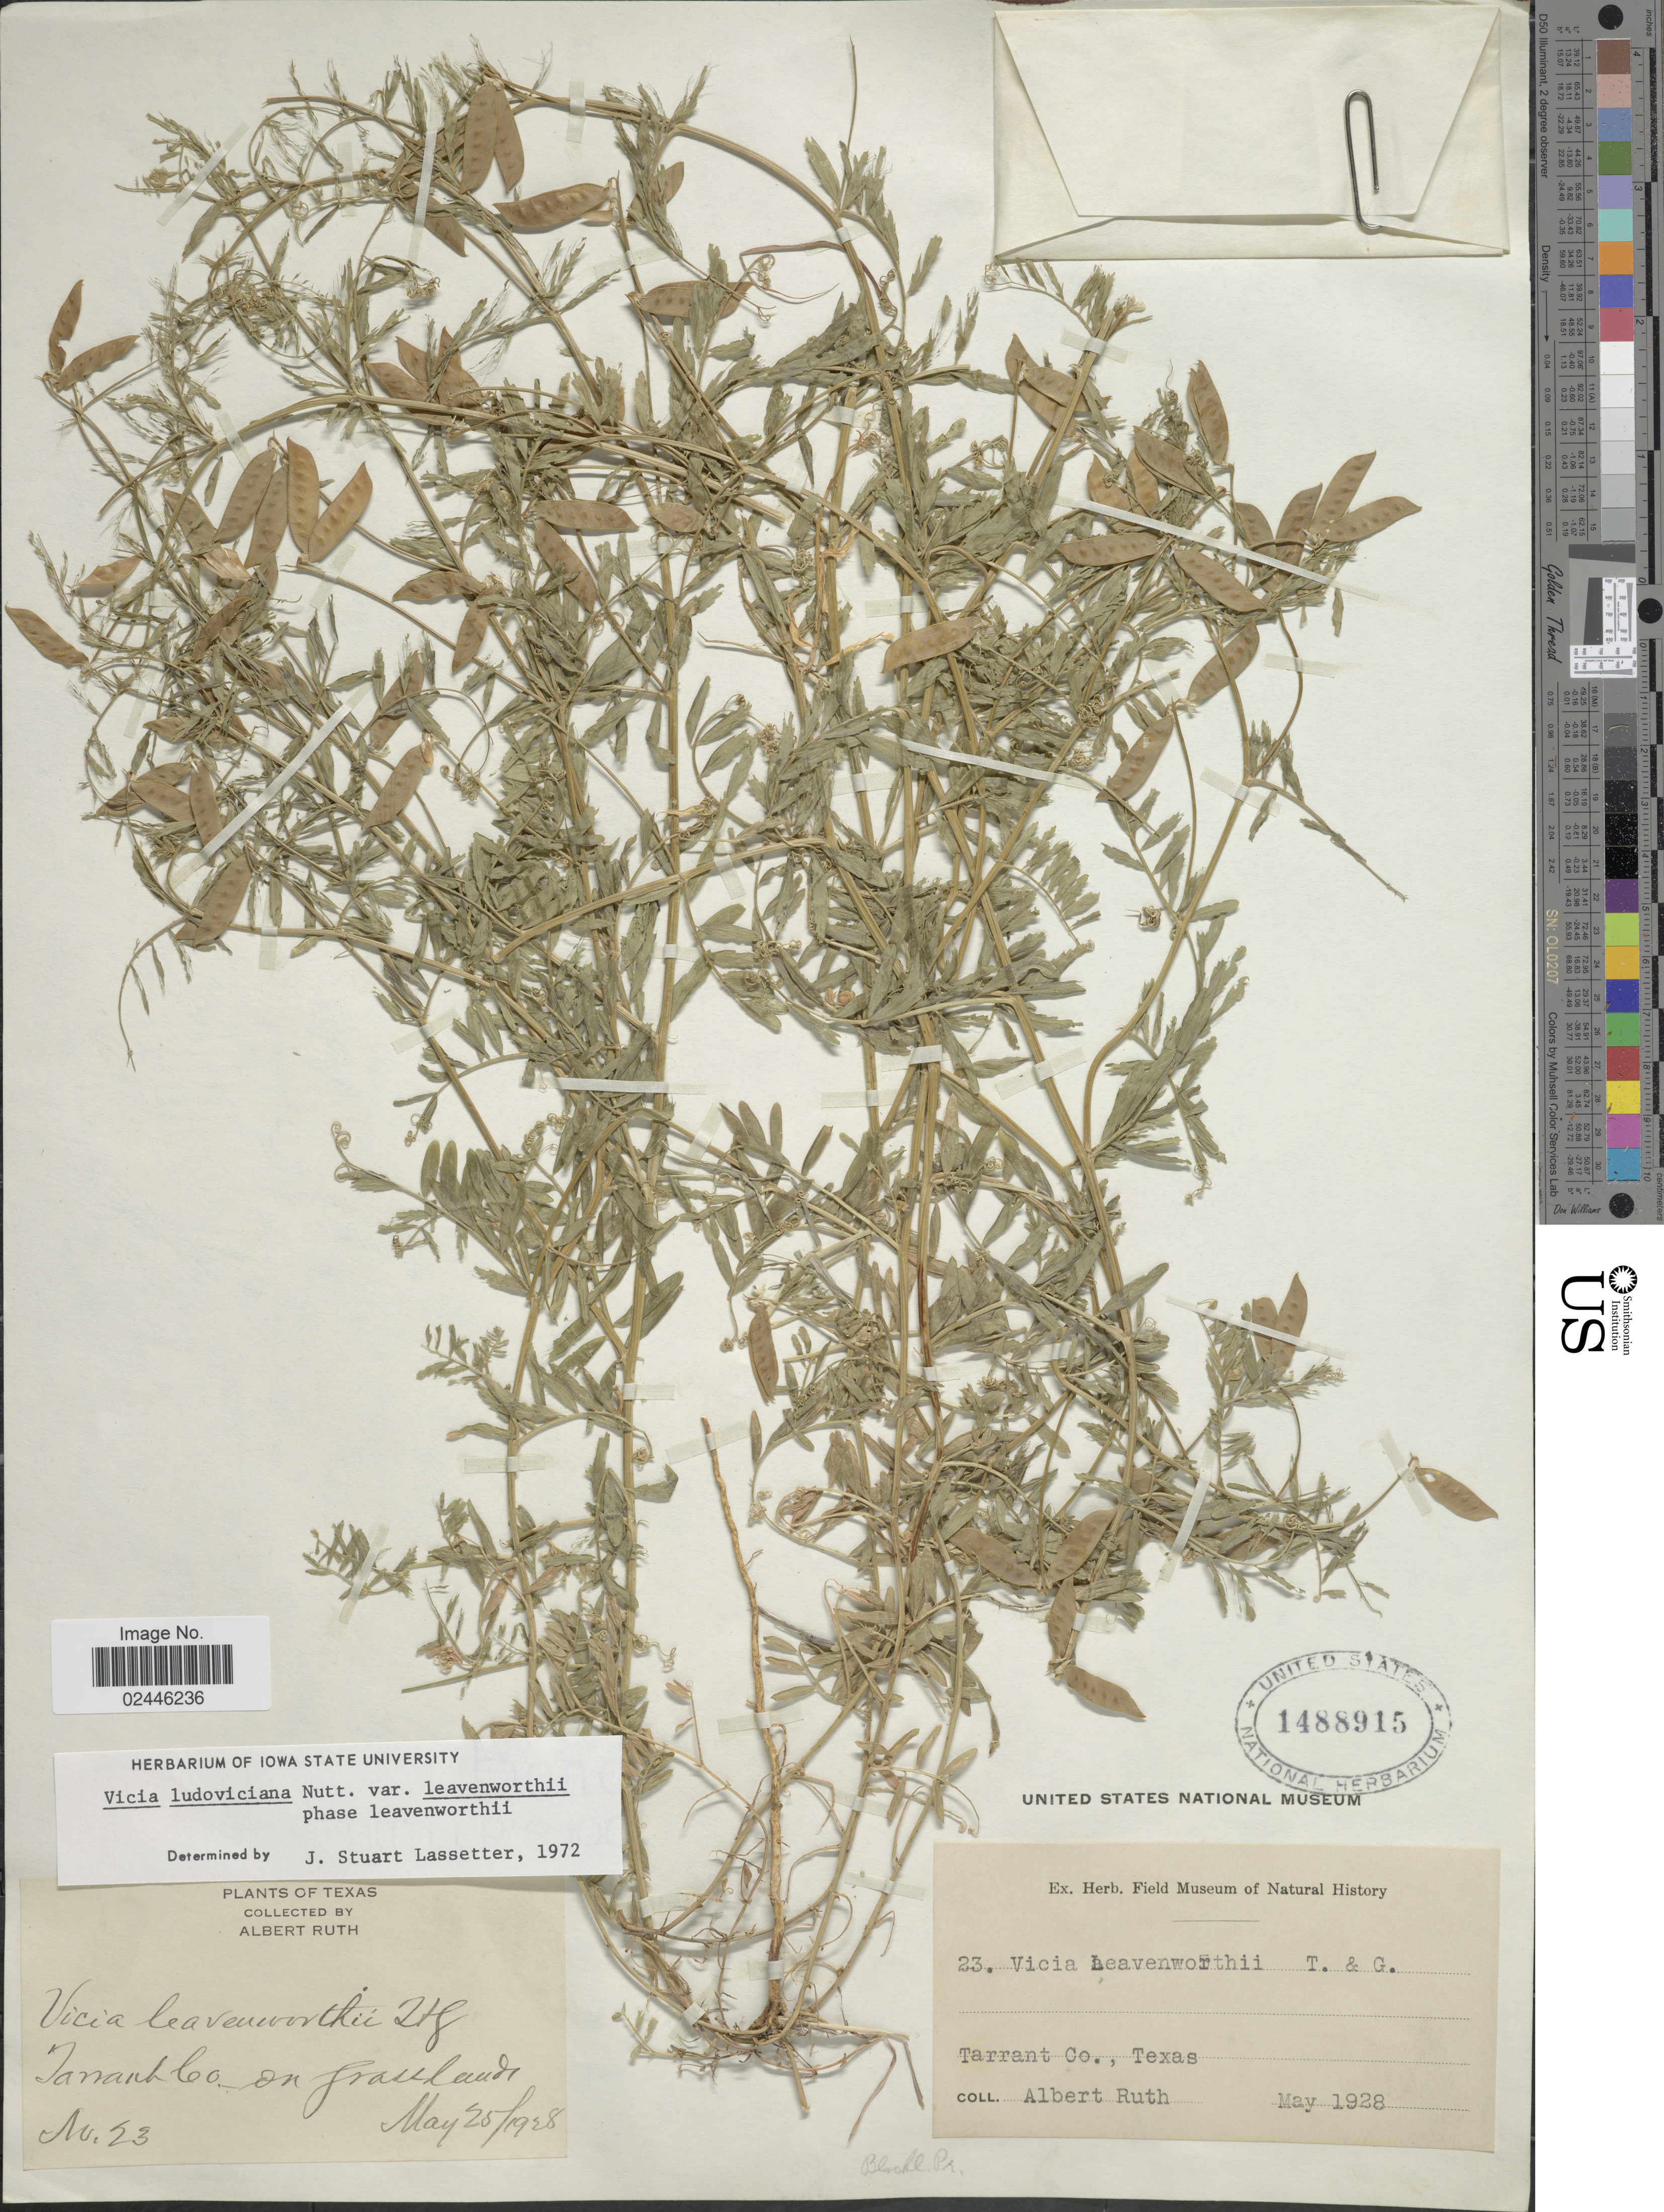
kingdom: Plantae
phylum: Tracheophyta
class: Magnoliopsida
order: Fabales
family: Fabaceae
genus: Vicia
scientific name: Vicia ludoviciana var. leavenworthii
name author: (Torr. & A. Gray) Broich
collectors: A. Ruth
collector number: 23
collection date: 1928-05-15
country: United States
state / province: Texas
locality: Tarrant Co.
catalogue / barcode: US 1488915